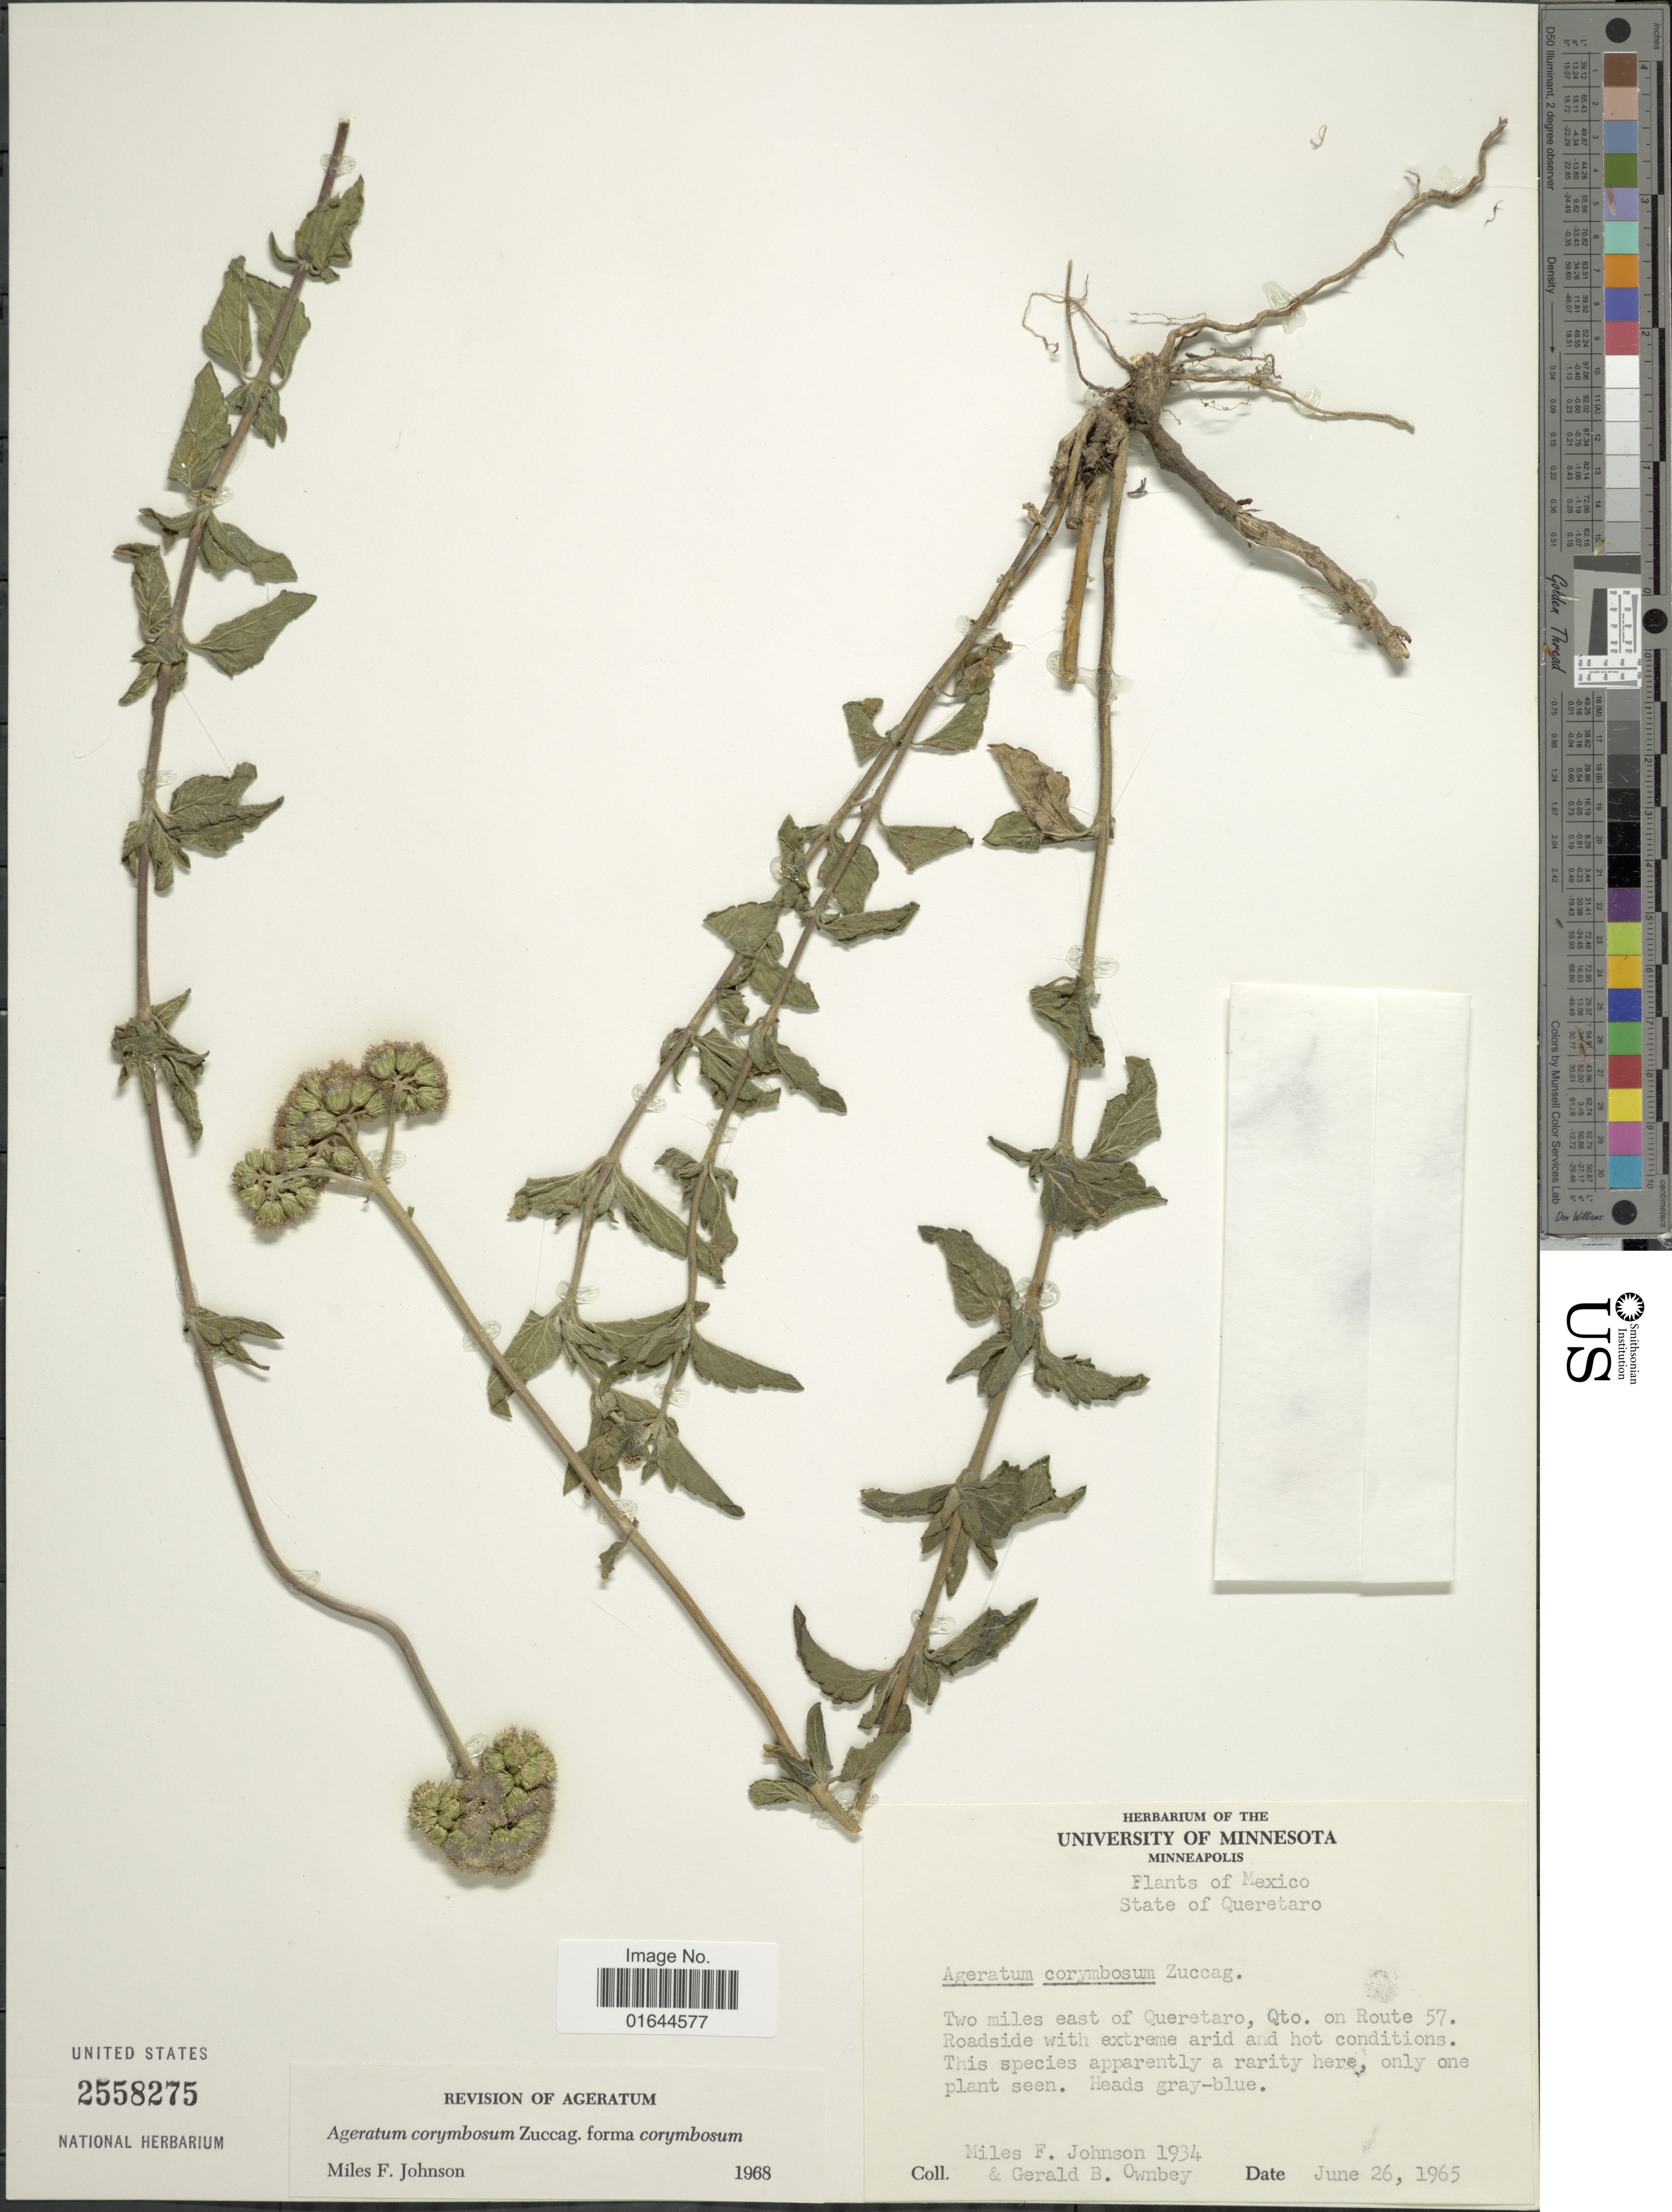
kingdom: Plantae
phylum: Tracheophyta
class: Magnoliopsida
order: Asterales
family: Asteraceae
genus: Ageratum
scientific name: Ageratum corymbosum f. corymbosum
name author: Zuccagni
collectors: M. F. Johnson & G. B. Ownbey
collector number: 1934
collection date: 1965-06-26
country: Mexico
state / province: Querétaro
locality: Mexico, State of Queretaro, two miles east of Queretaro, Qto. on Route 57.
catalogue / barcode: US 2558275